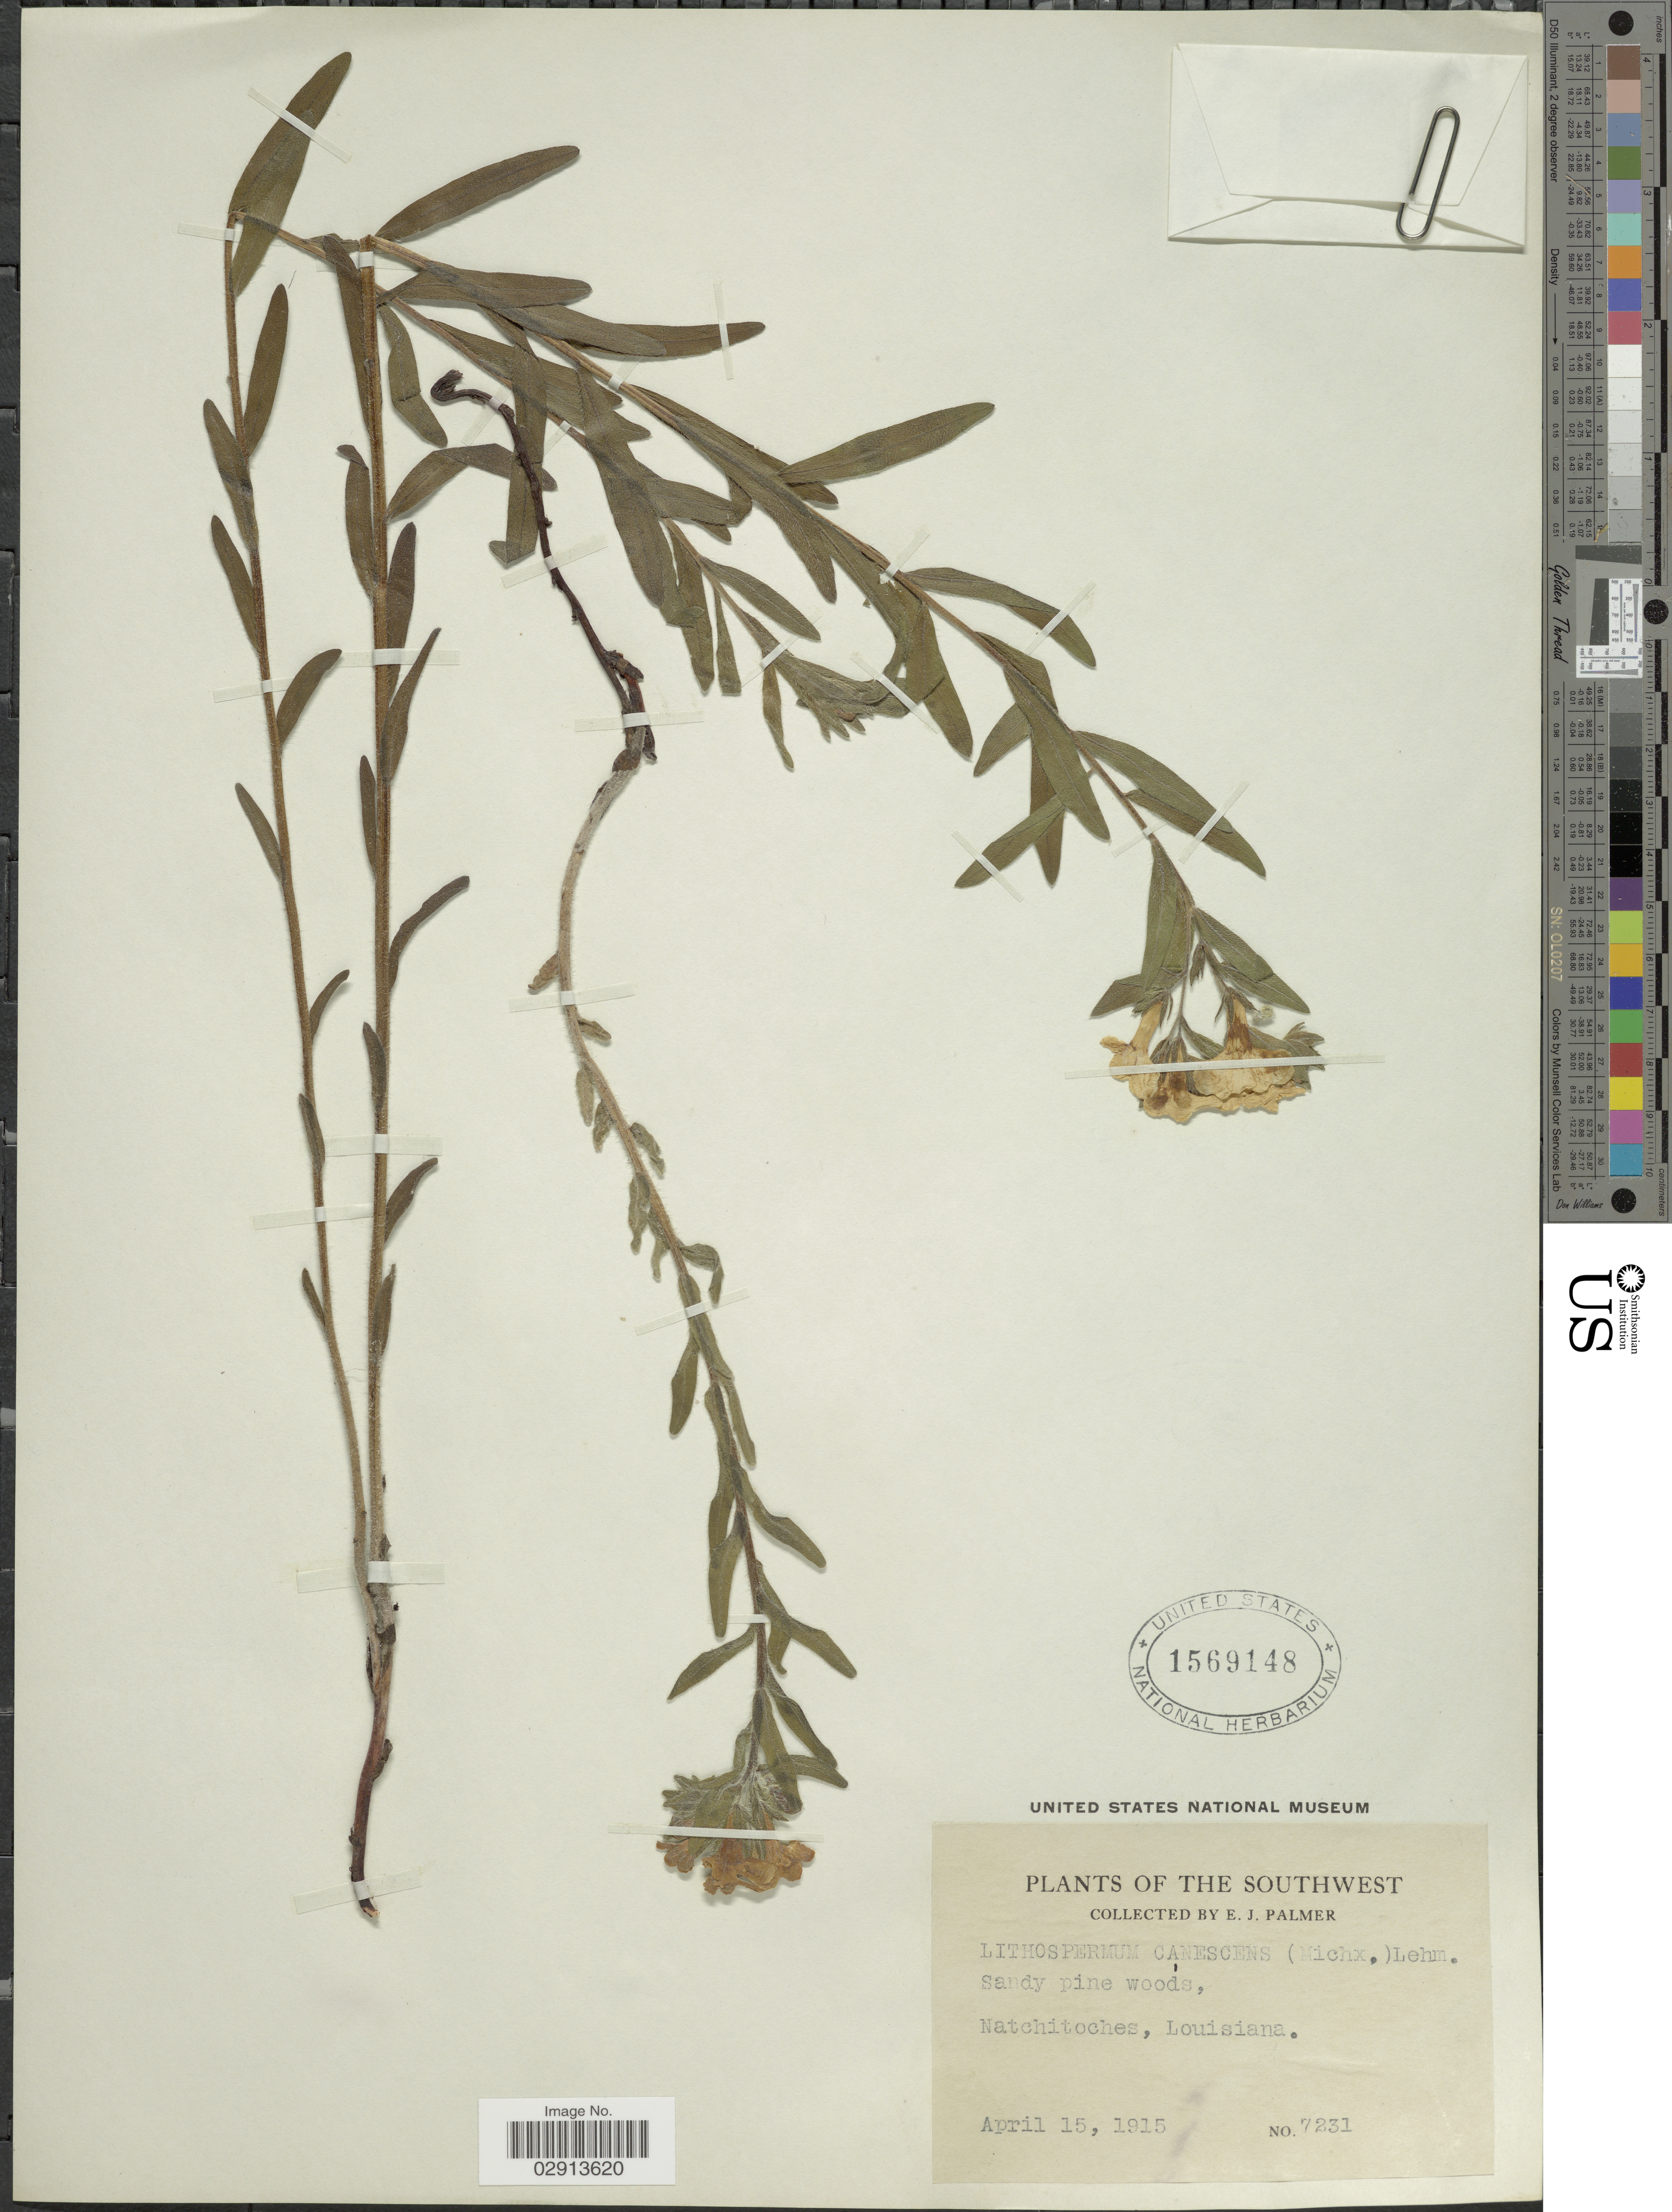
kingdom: Plantae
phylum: Tracheophyta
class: Magnoliopsida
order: Boraginales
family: Boraginaceae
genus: Lithospermum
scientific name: Lithospermum canescens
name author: (Michx.) Lehm.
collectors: E. J. Palmer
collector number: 7231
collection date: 1915-04-15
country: United States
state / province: Louisiana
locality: Southwest. Natchitoches.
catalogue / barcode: US 1569148